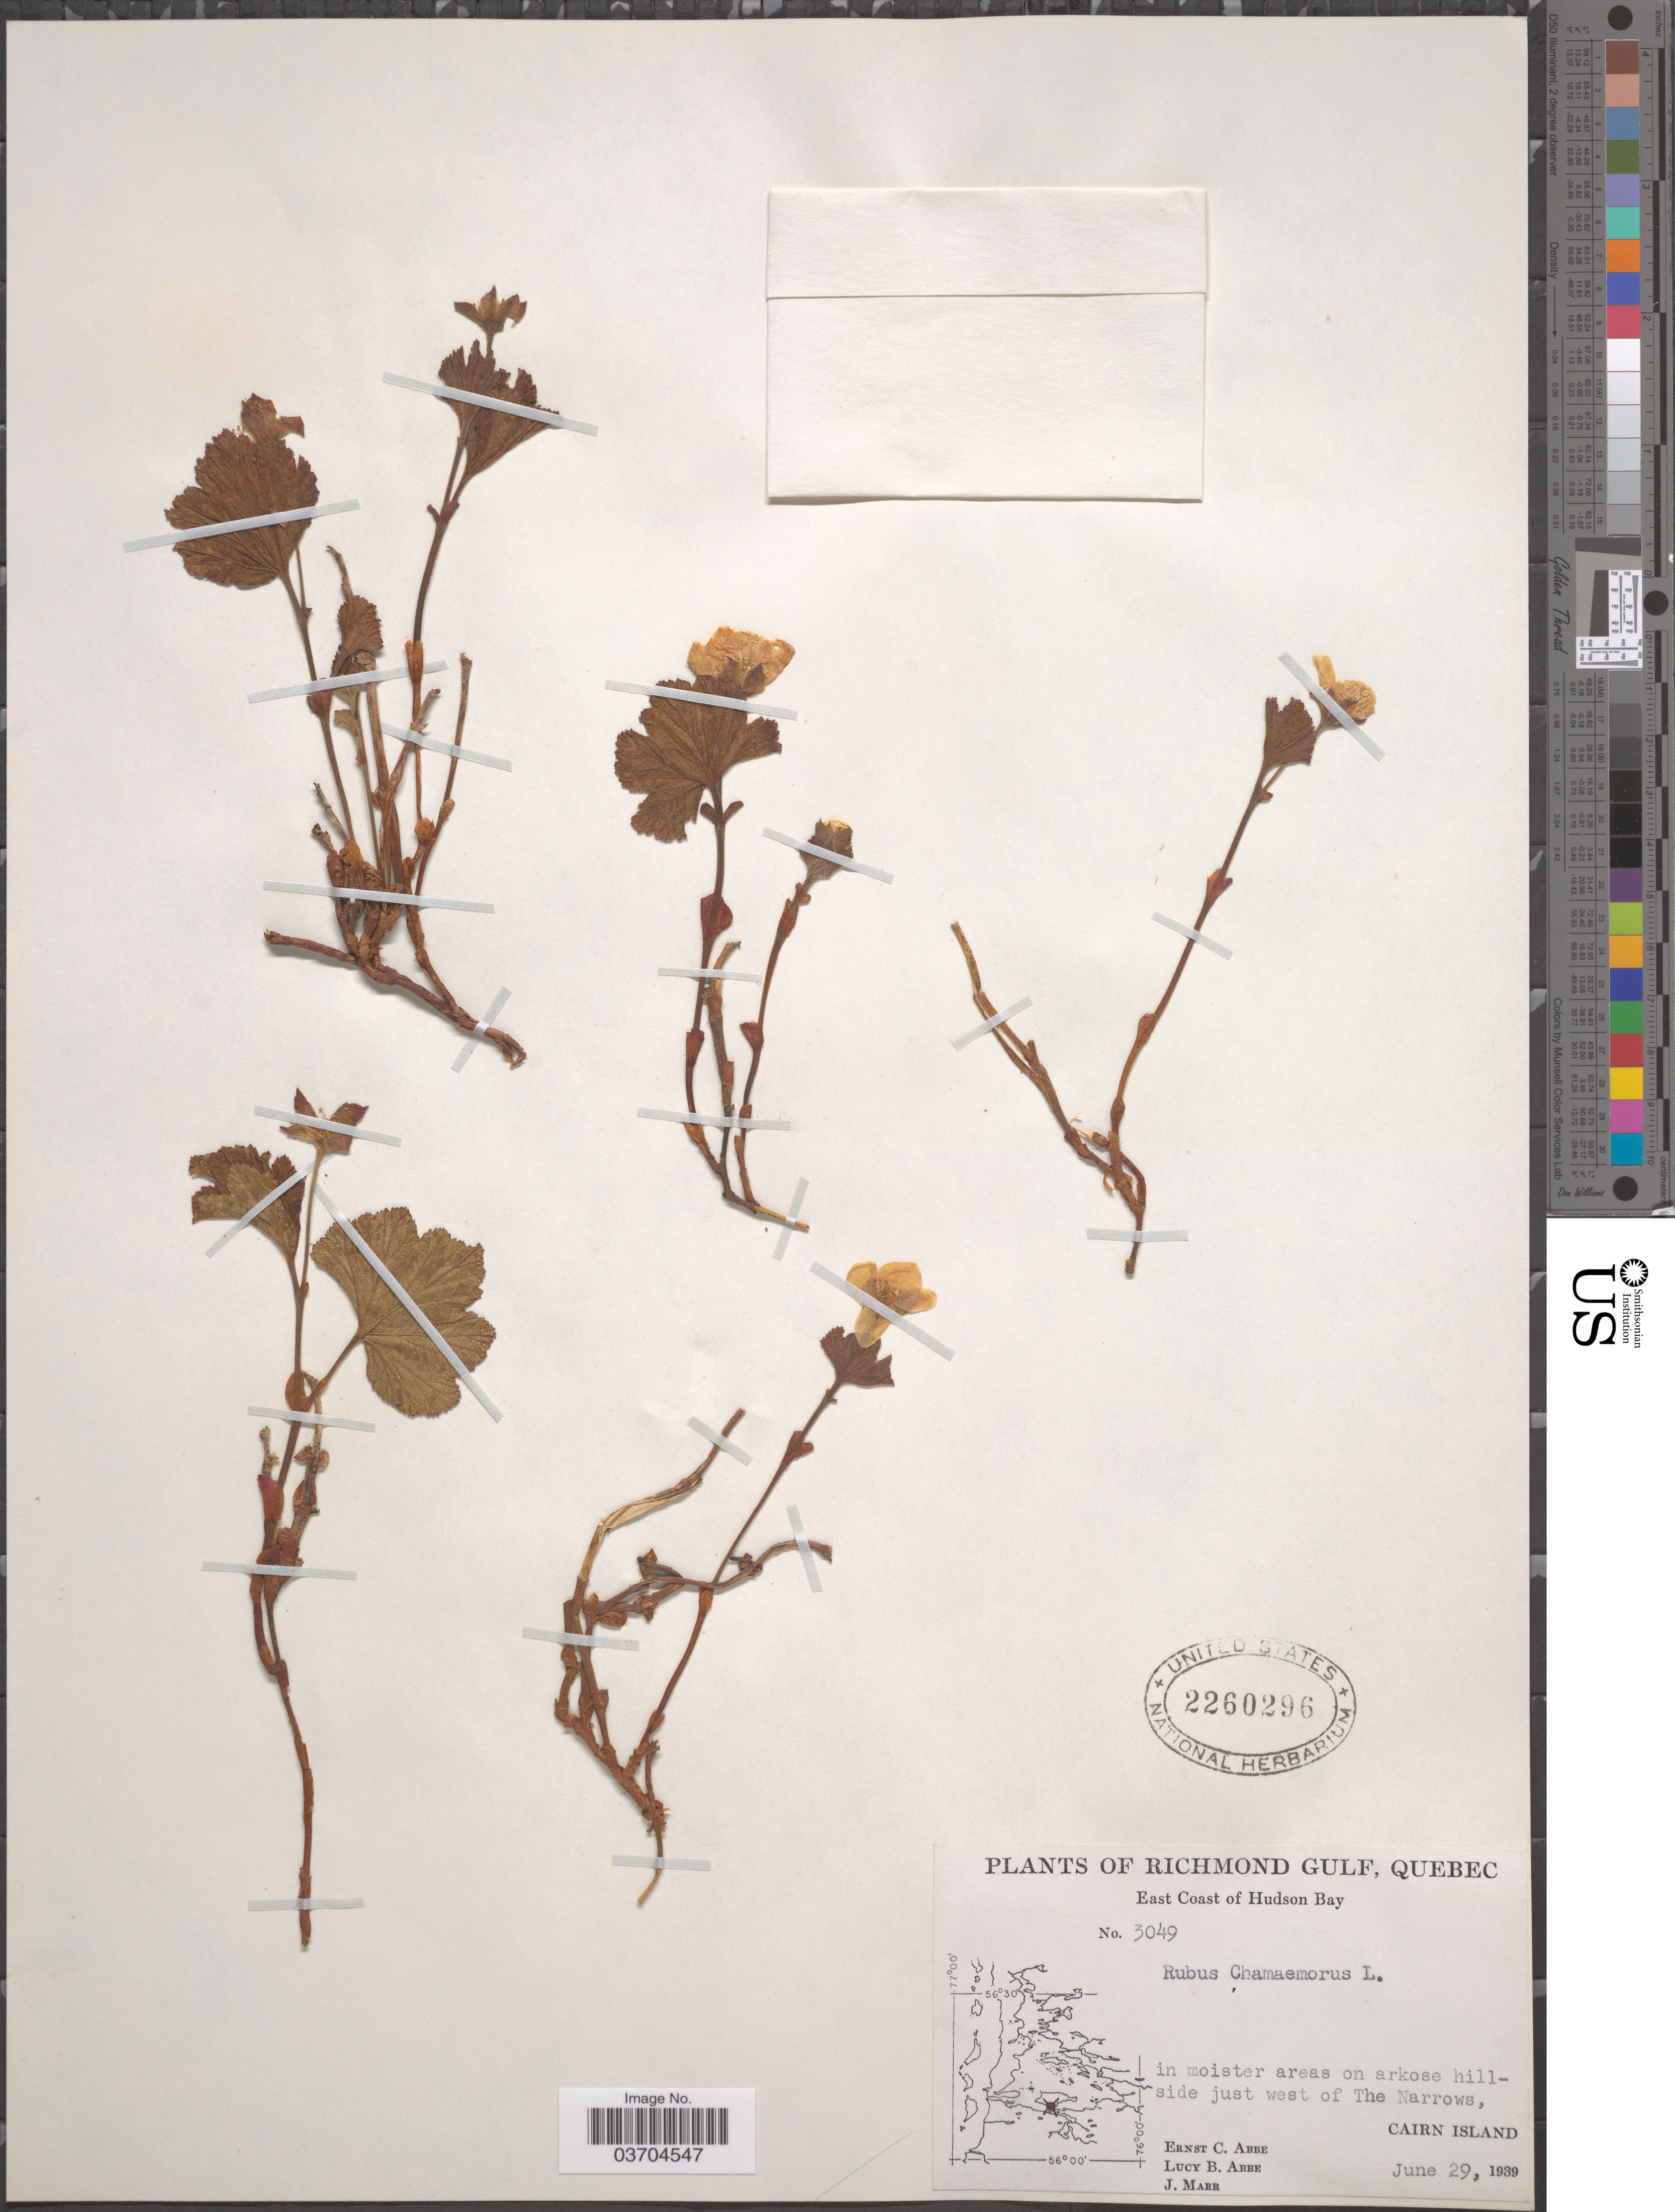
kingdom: Plantae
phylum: Tracheophyta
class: Magnoliopsida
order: Rosales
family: Rosaceae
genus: Rubus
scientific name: Rubus chamaemorus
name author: L.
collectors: E. C. Abbe, L. B. Abbe & J. Marr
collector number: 3049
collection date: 1939-06-29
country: Canada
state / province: Quebec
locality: Richmond Gulf. East Coast of Hudson Bay. In moister areas on arkose hillside just west of the Narrows, Cairn Island.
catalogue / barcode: US 2260296